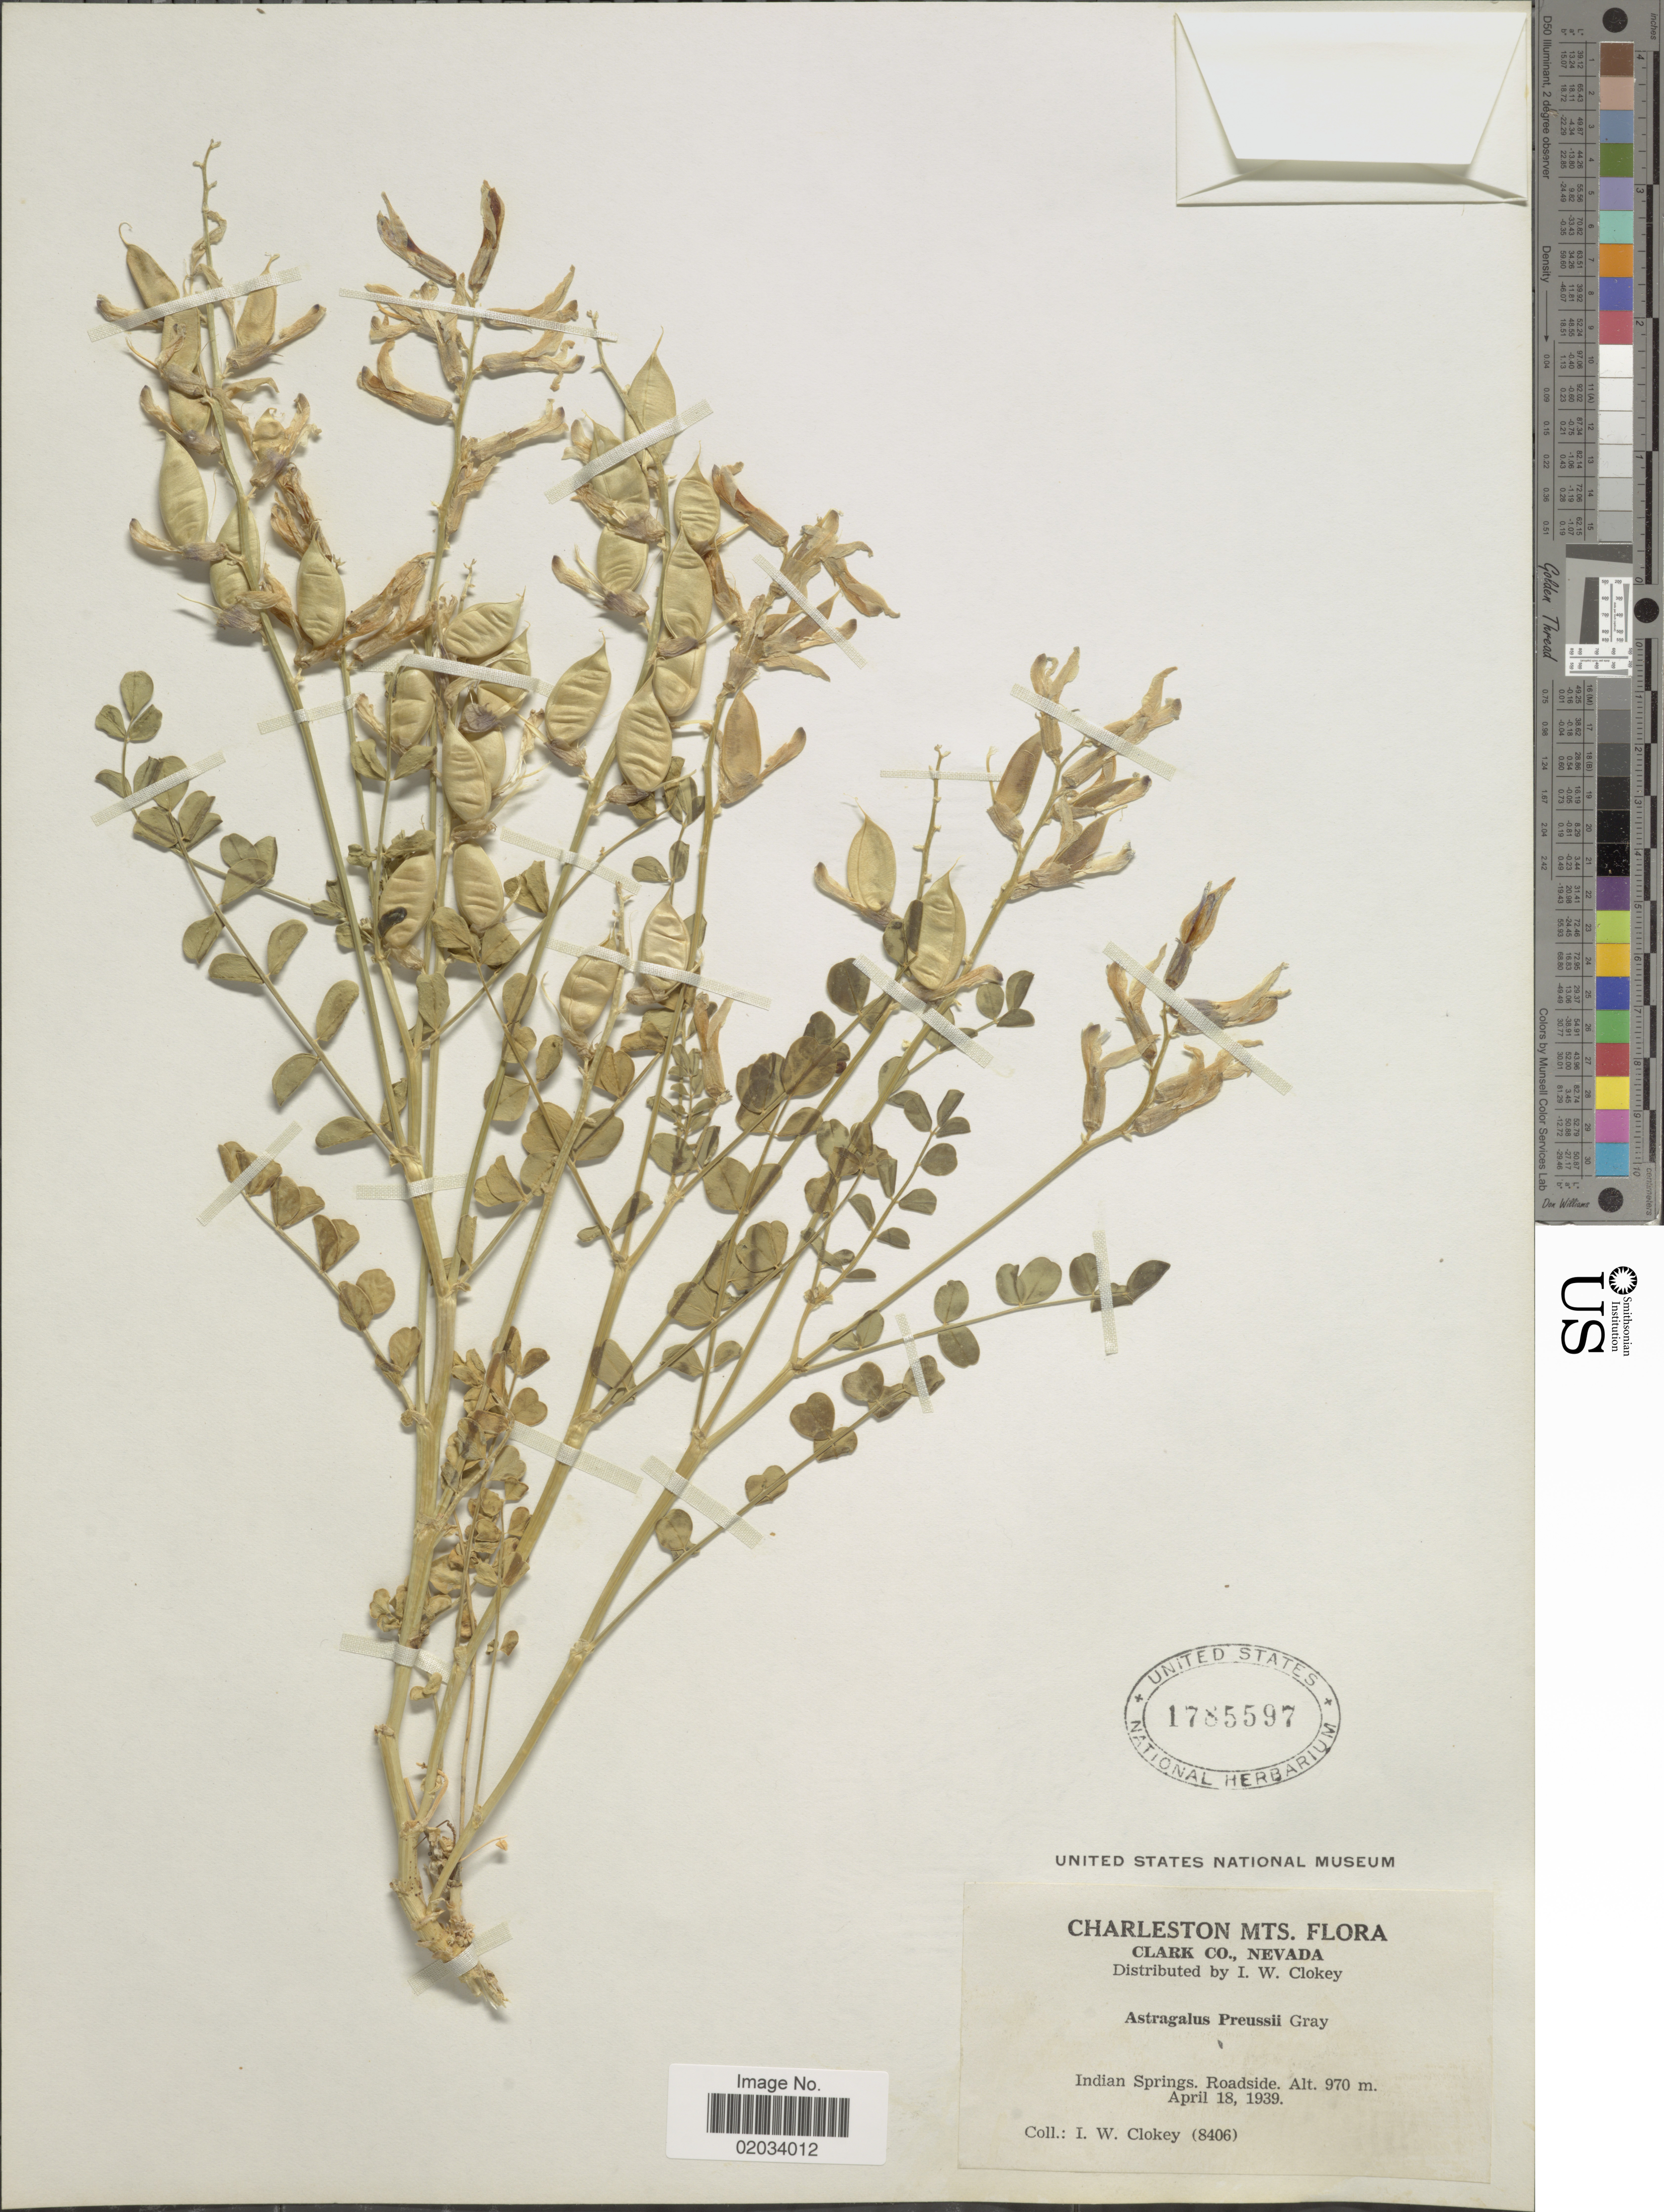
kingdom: Plantae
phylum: Tracheophyta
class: Magnoliopsida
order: Fabales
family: Fabaceae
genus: Astragalus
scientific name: Astragalus preussii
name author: A. Gray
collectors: I. W. Clokey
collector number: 8406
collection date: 1939-04-18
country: United States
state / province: Nevada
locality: Clark Co. Indian Springs. Roadside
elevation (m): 970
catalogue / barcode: US 1785597